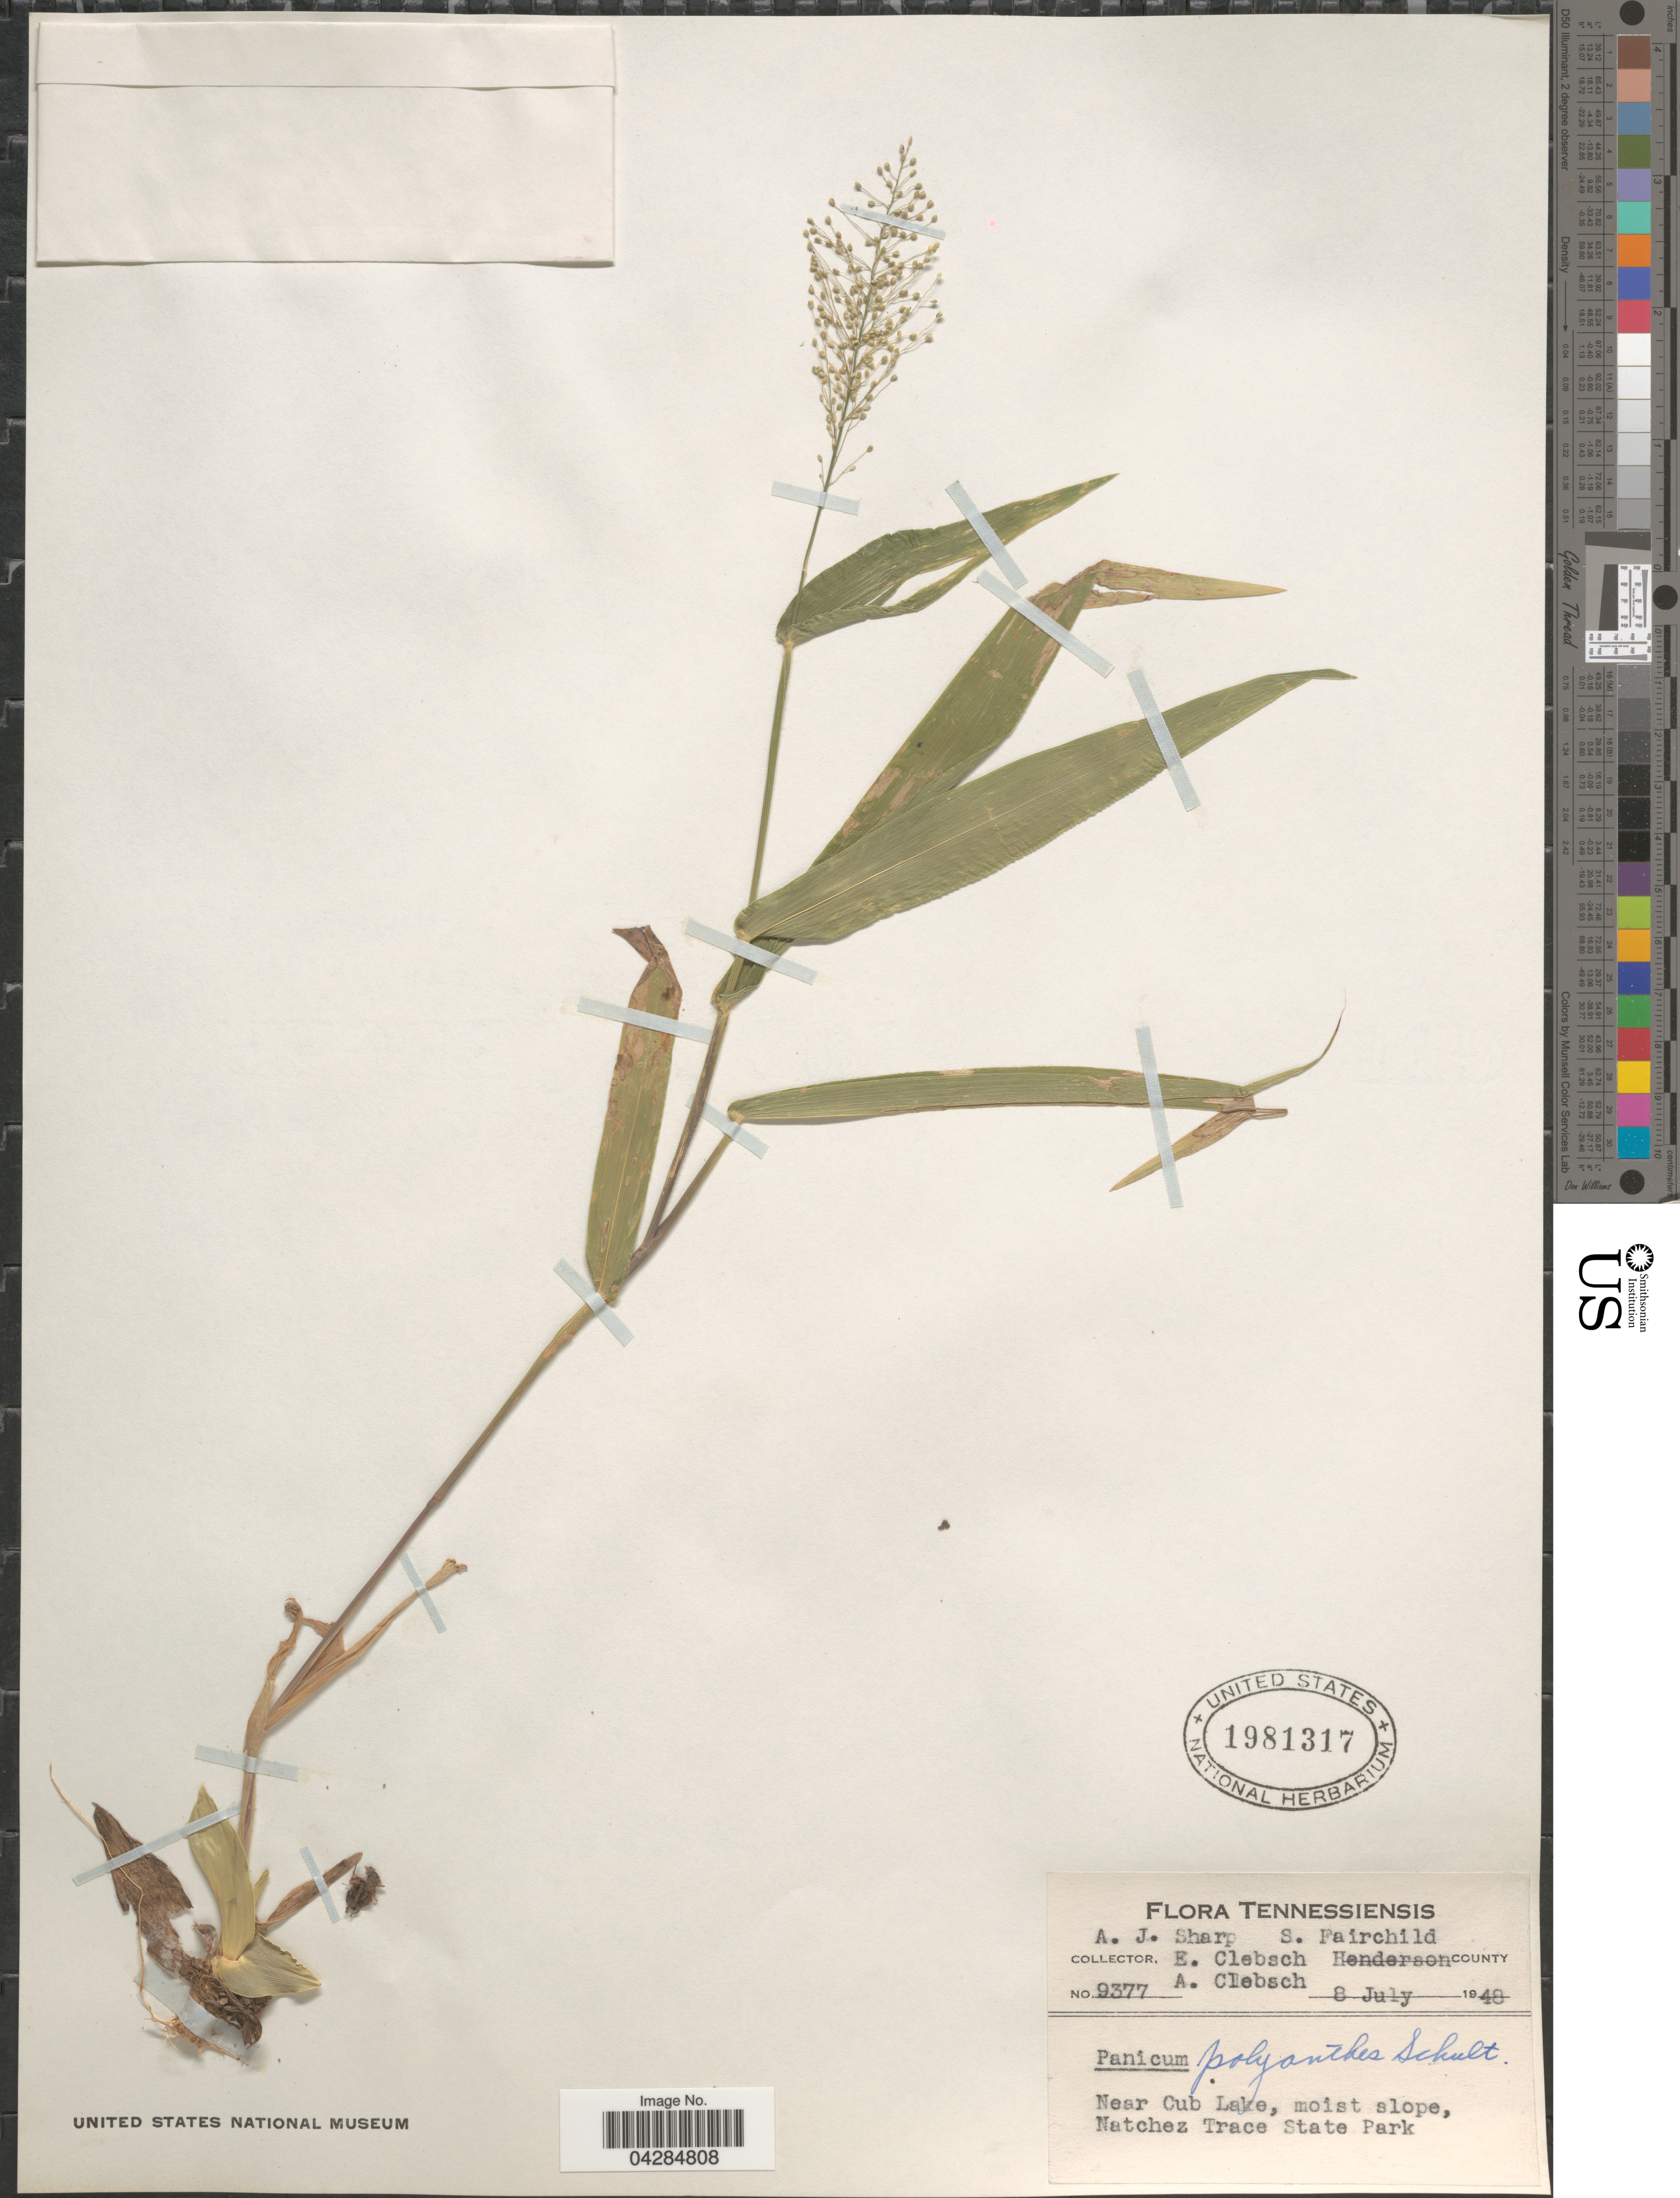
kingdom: Plantae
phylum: Tracheophyta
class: Liliopsida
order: Poales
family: Poaceae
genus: Dichanthelium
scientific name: Dichanthelium polyanthes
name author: (Schult.) Mohlenbr.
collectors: A. J. Sharp, S. Fairchild, E. Clebsch & A. Clebsch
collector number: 9377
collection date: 1948-07-08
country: United States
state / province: Tennessee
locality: Henderson County. Near Cub Lake, Natchez Trace State Park.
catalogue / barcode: US 1981317